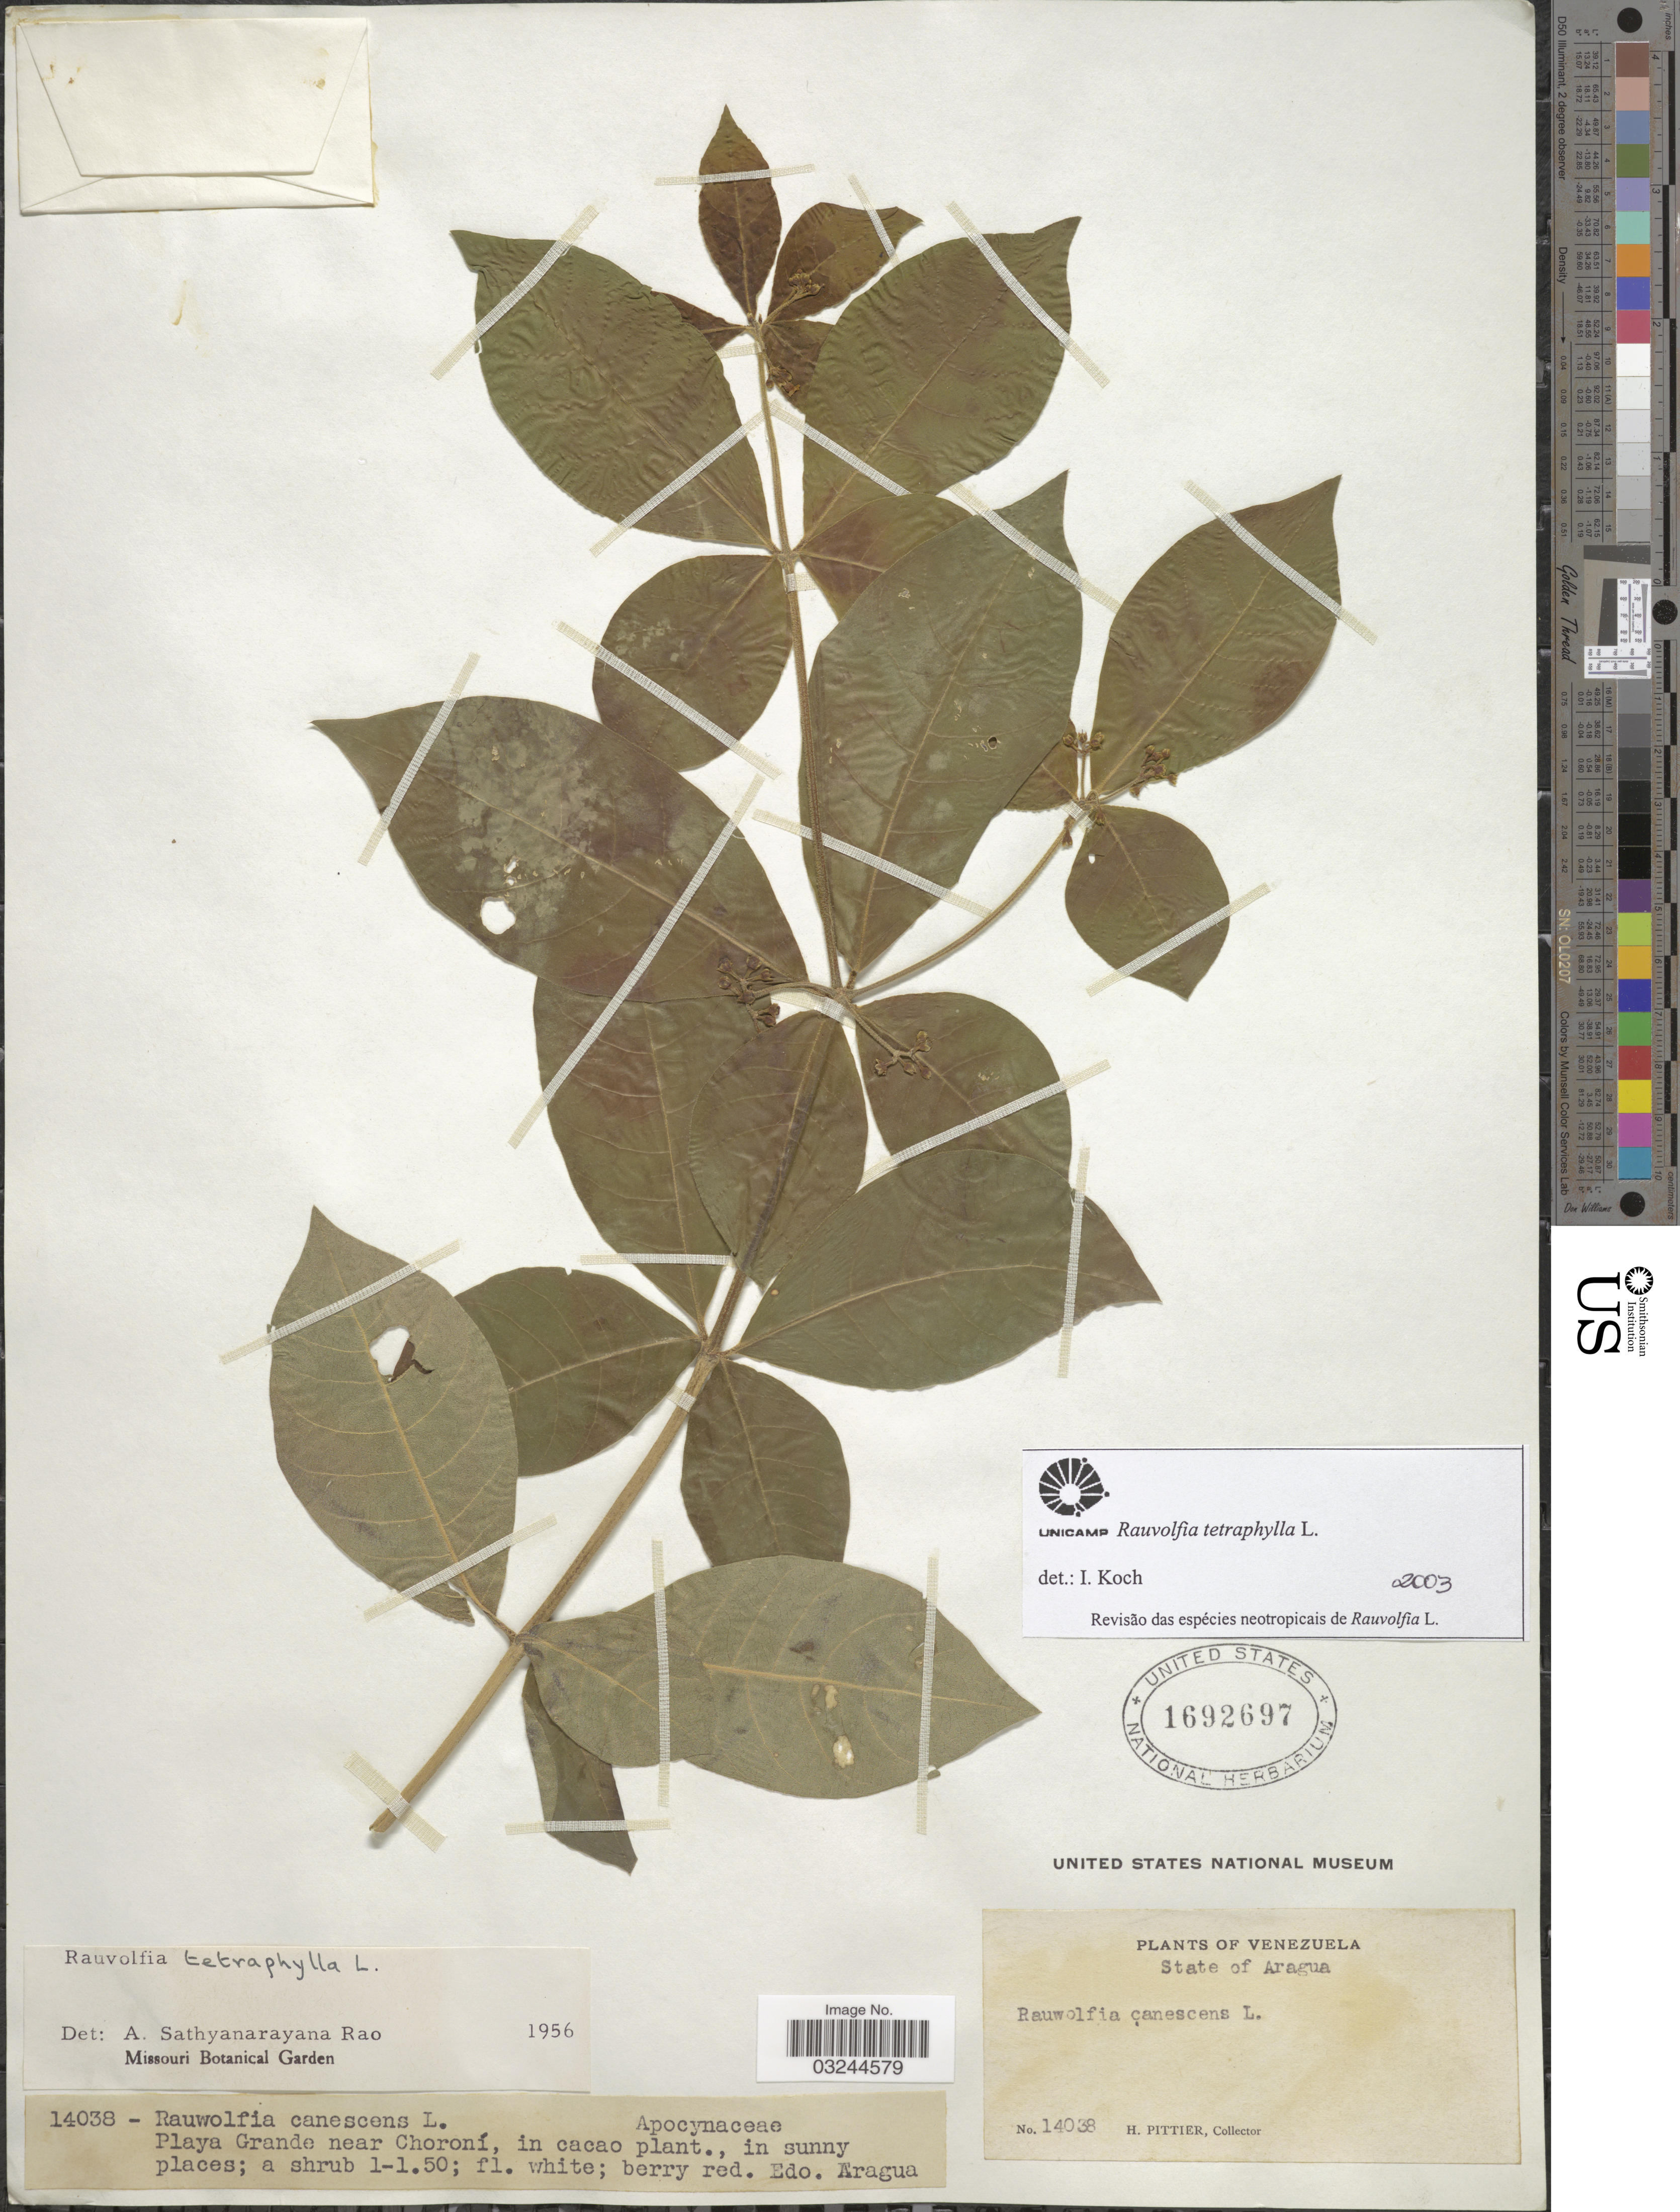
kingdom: Plantae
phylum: Tracheophyta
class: Magnoliopsida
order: Gentianales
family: Apocynaceae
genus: Rauvolfia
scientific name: Rauvolfia tetraphylla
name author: L.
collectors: H. F. Pittier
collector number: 14038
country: Venezuela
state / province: Aragua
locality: Playa Grande near Choroní.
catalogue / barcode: US 1692697